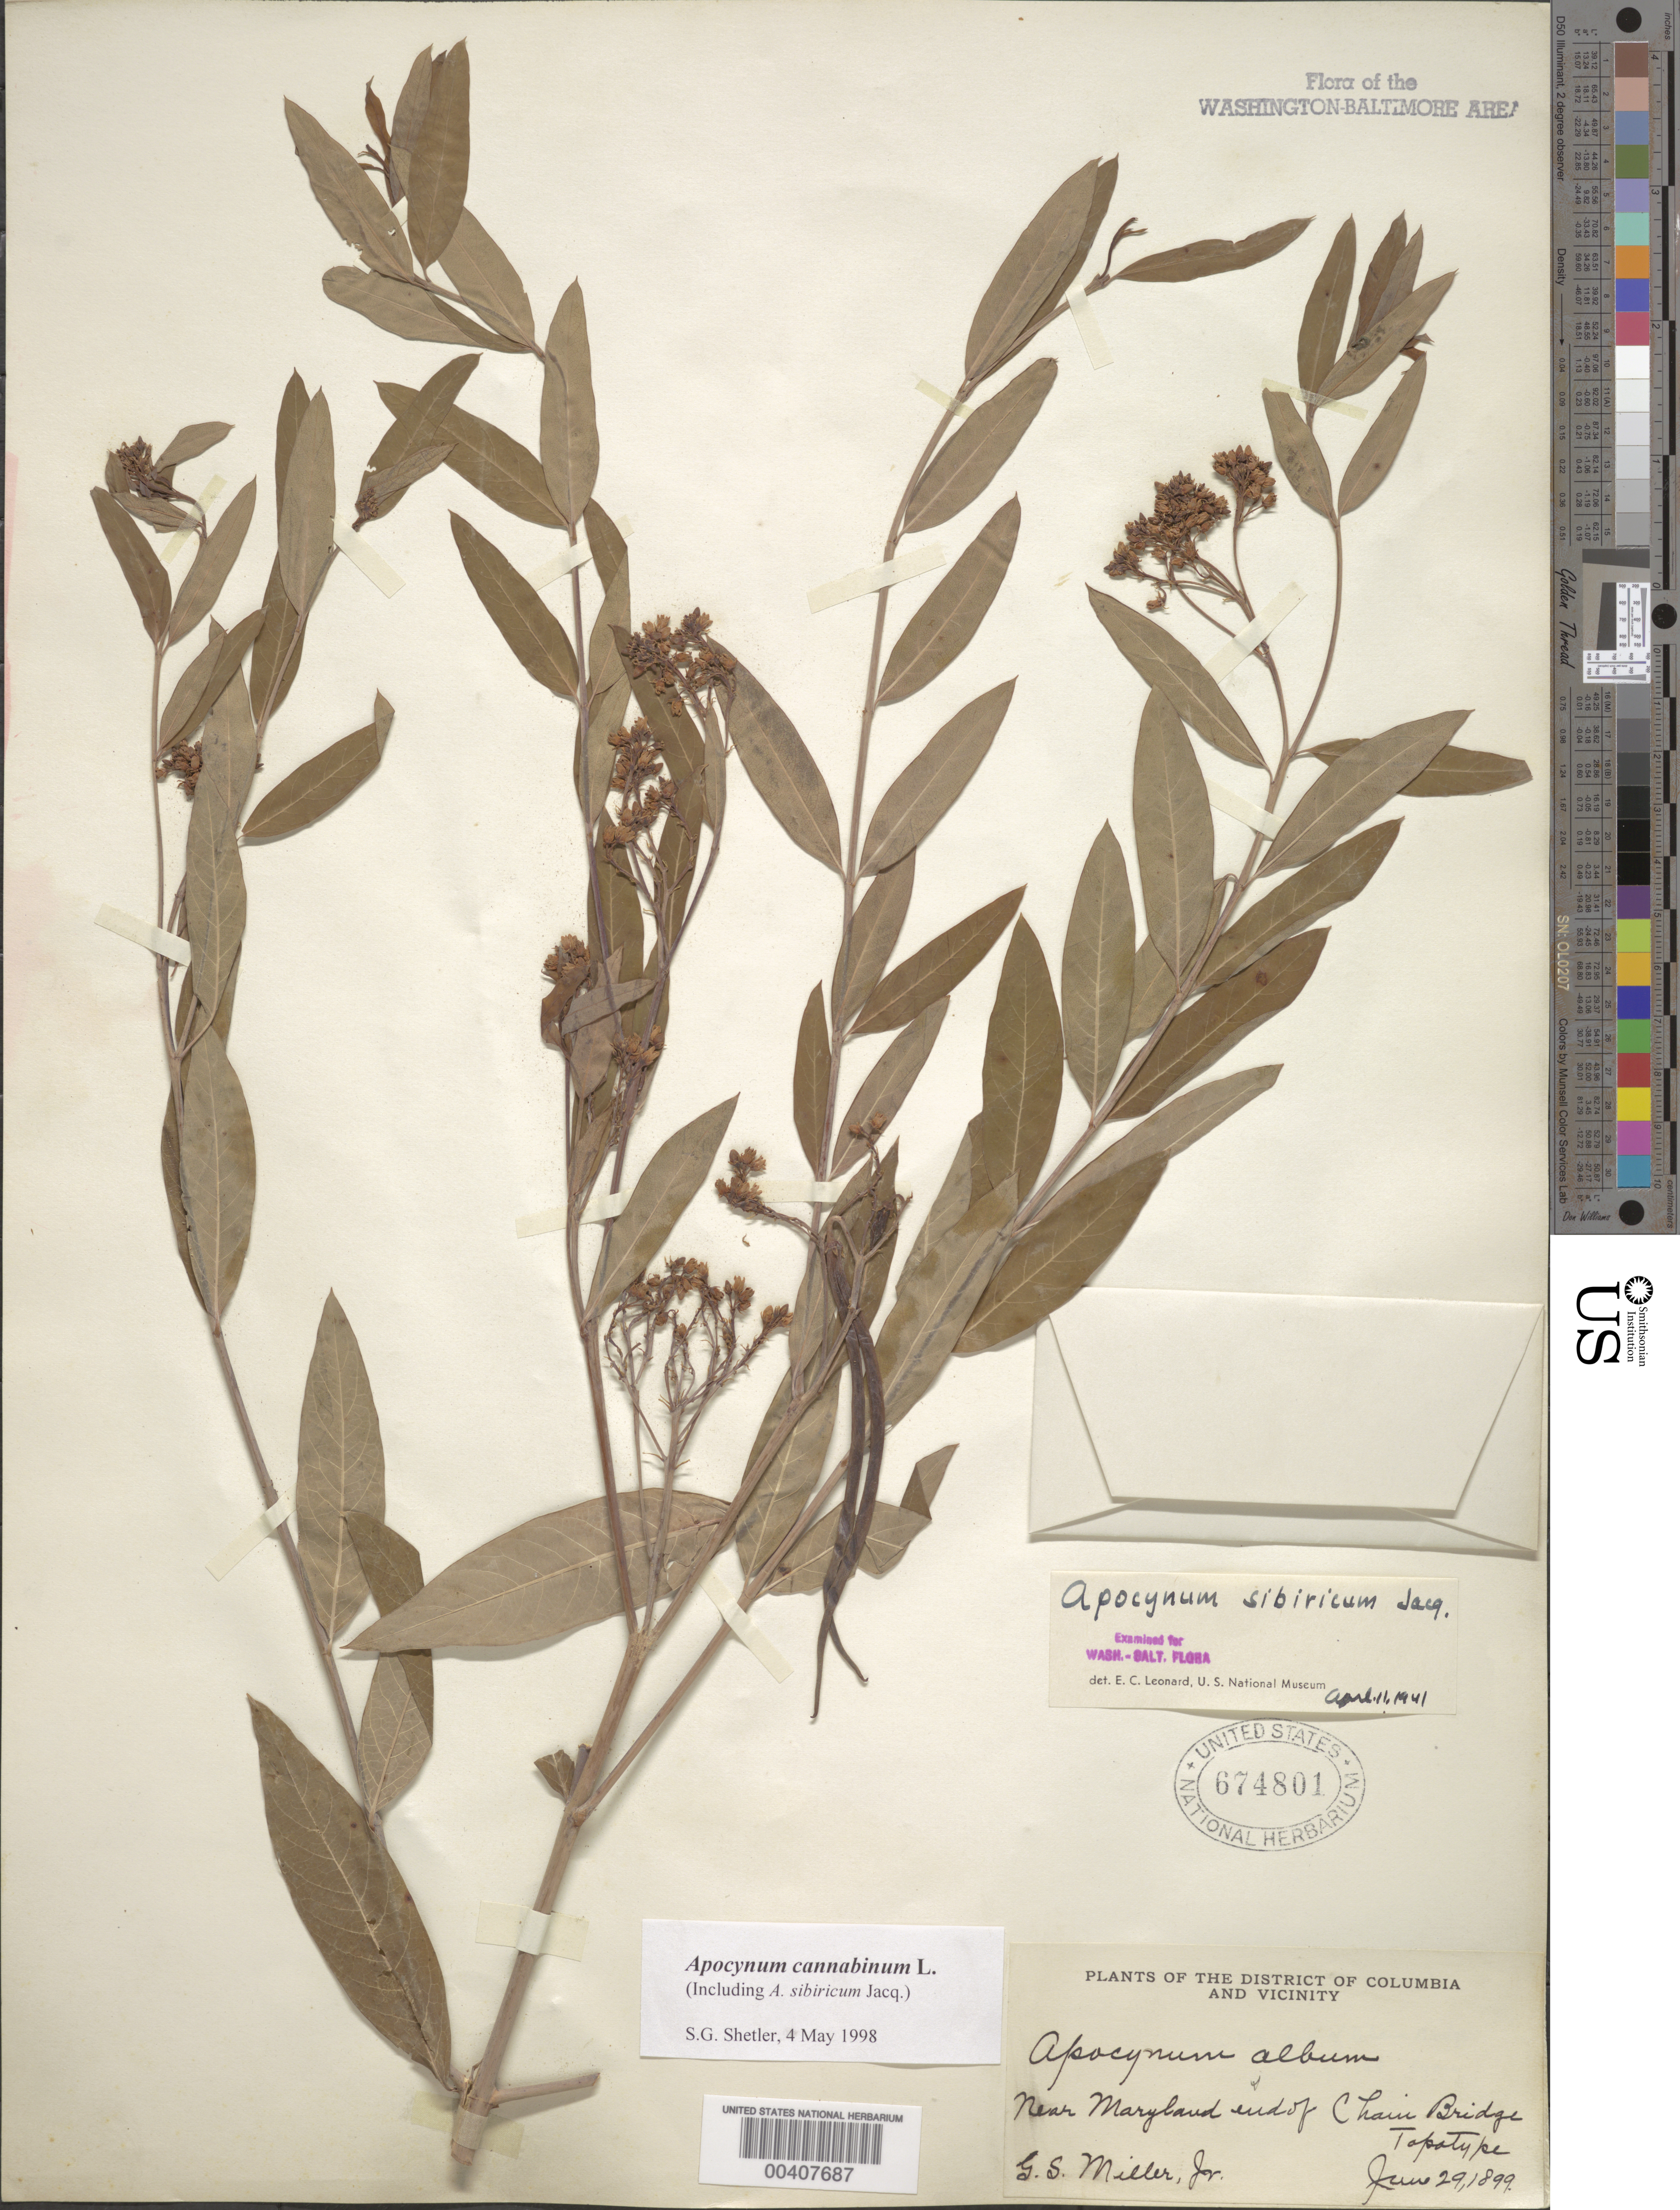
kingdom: Plantae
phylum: Tracheophyta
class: Magnoliopsida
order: Gentianales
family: Apocynaceae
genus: Apocynum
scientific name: Apocynum cannabinum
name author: L.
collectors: G. S. Miller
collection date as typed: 29 Jun 1899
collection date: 1899-06-29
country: United States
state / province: District of Columbia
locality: Chain Bridge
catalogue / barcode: US 674801